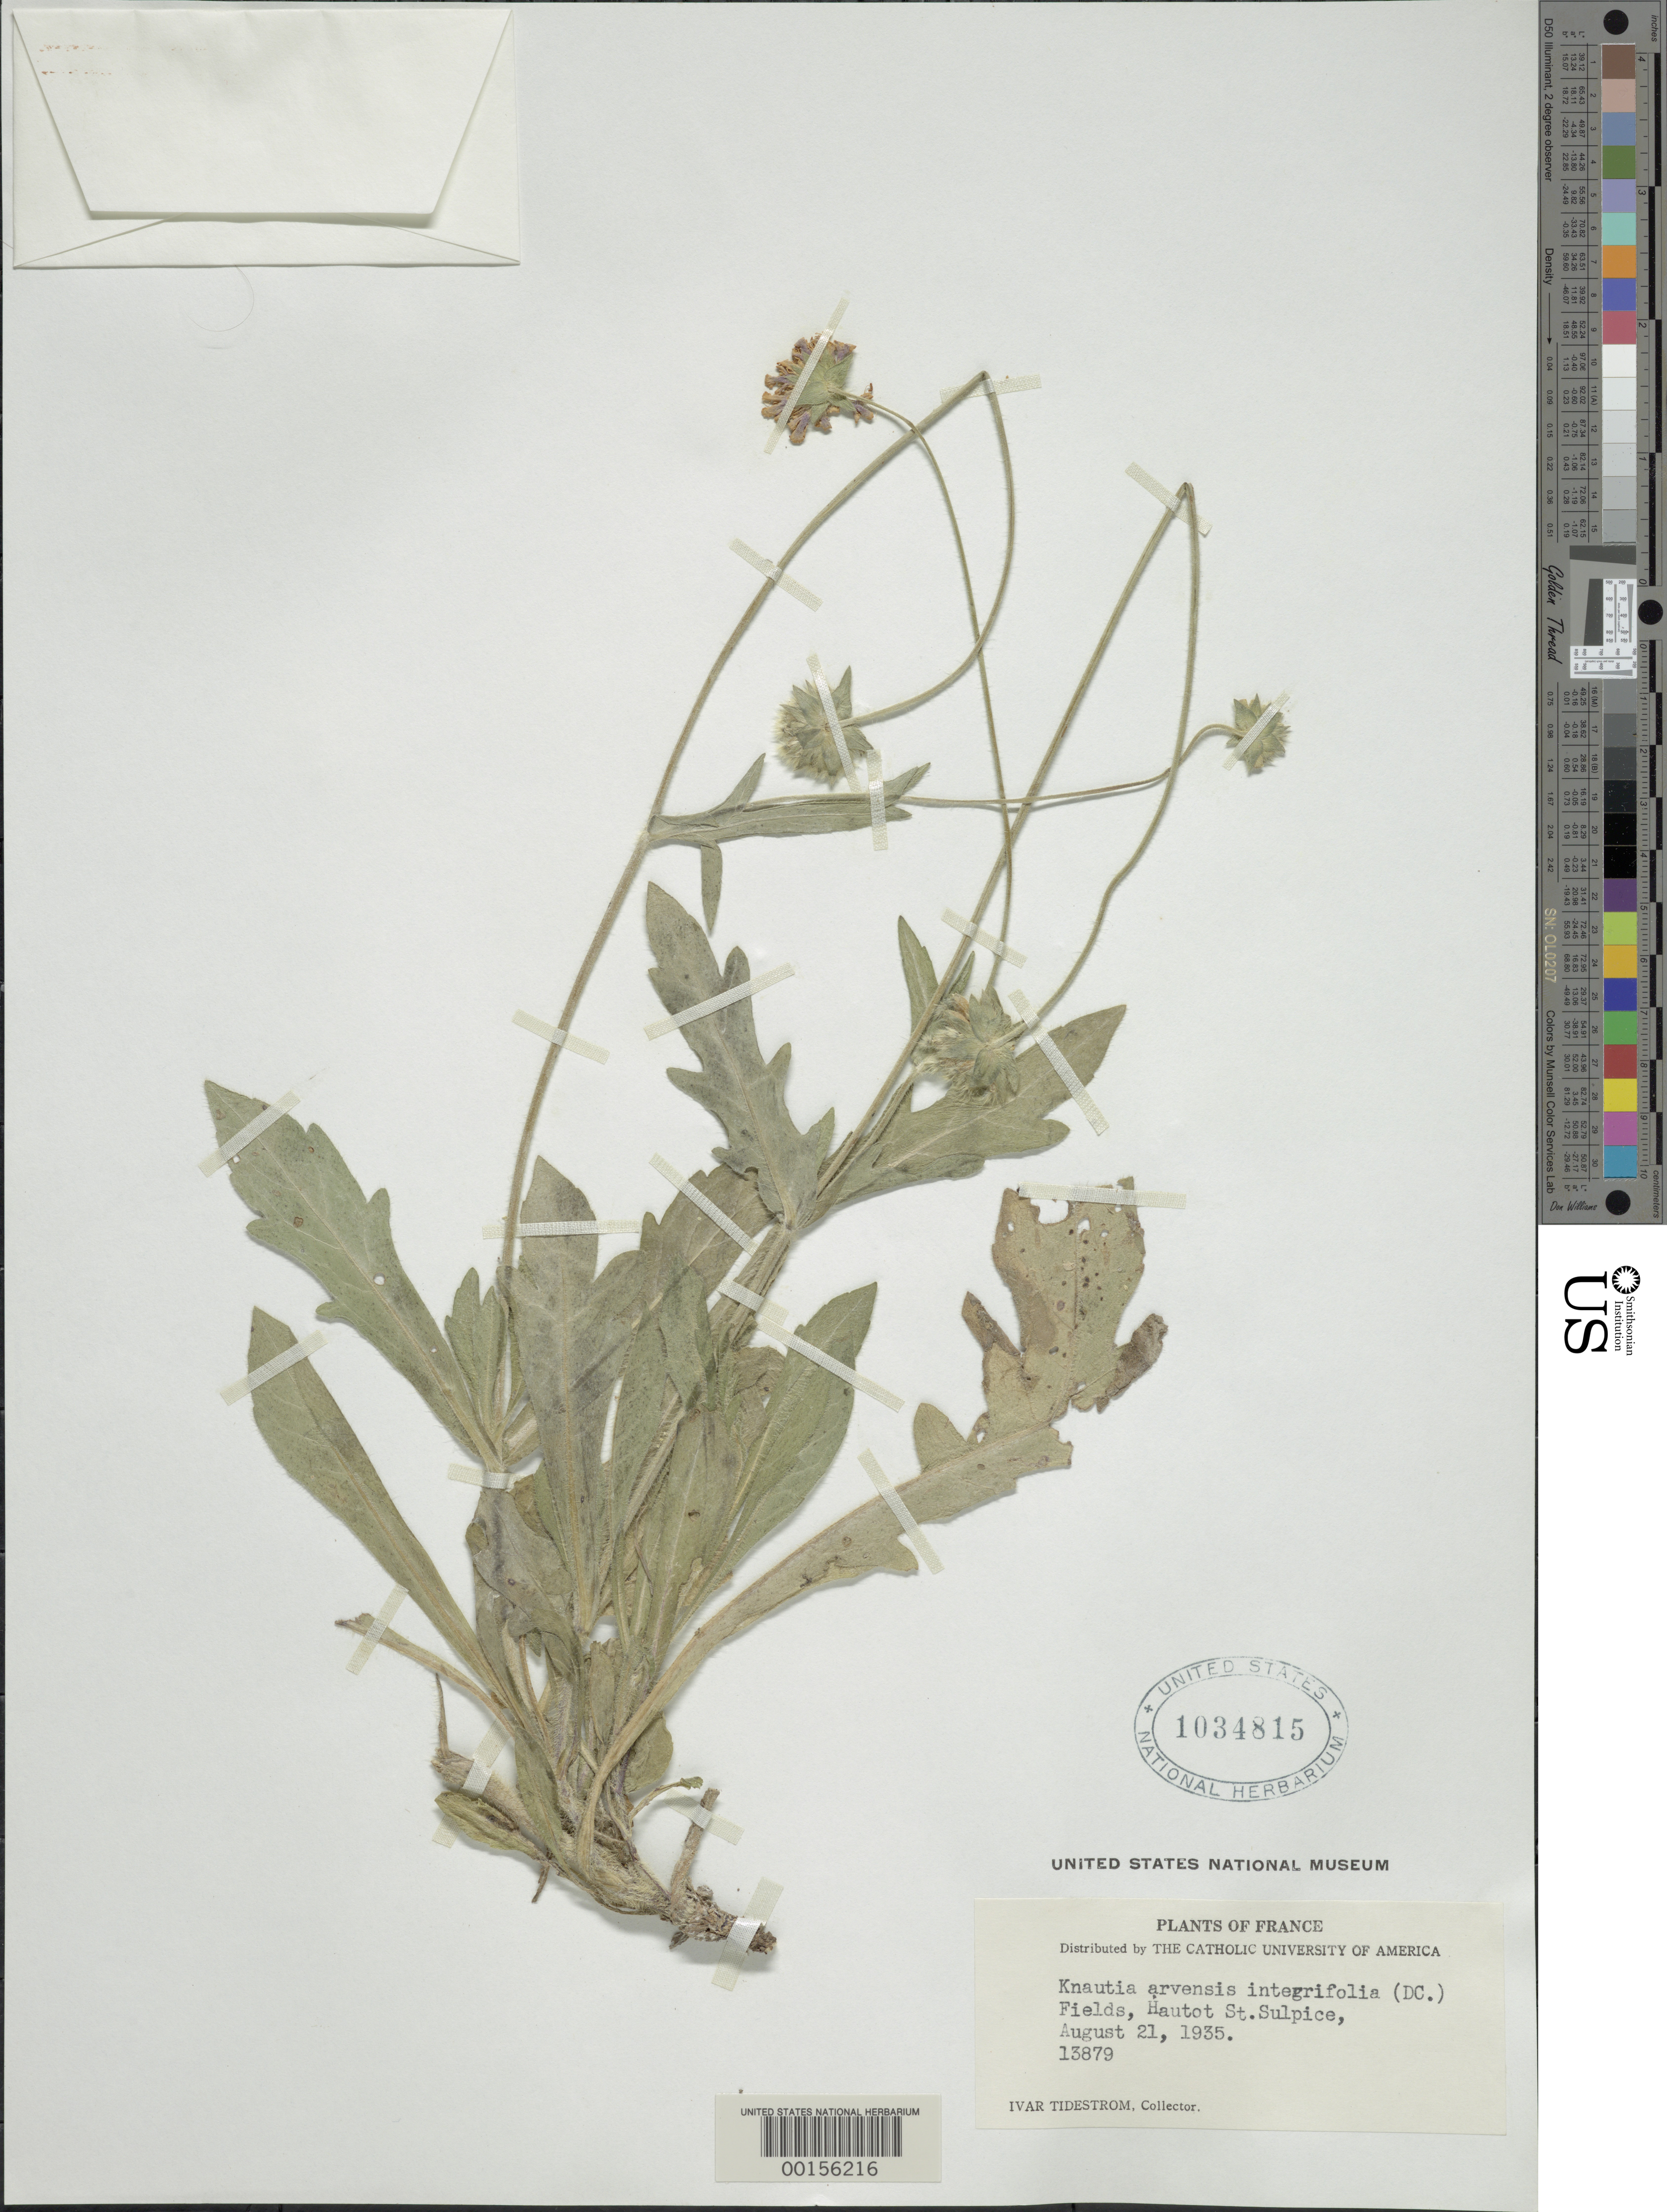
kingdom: Plantae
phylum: Tracheophyta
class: Magnoliopsida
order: Dipsacales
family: Caprifoliaceae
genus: Knautia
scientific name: Knautia arvensis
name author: (L.) Coult.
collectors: I. F. Tidestrom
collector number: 13879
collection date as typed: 21 Aug 1935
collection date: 1935-08-21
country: France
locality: Hautot St. Sulpice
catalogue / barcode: US 1034815